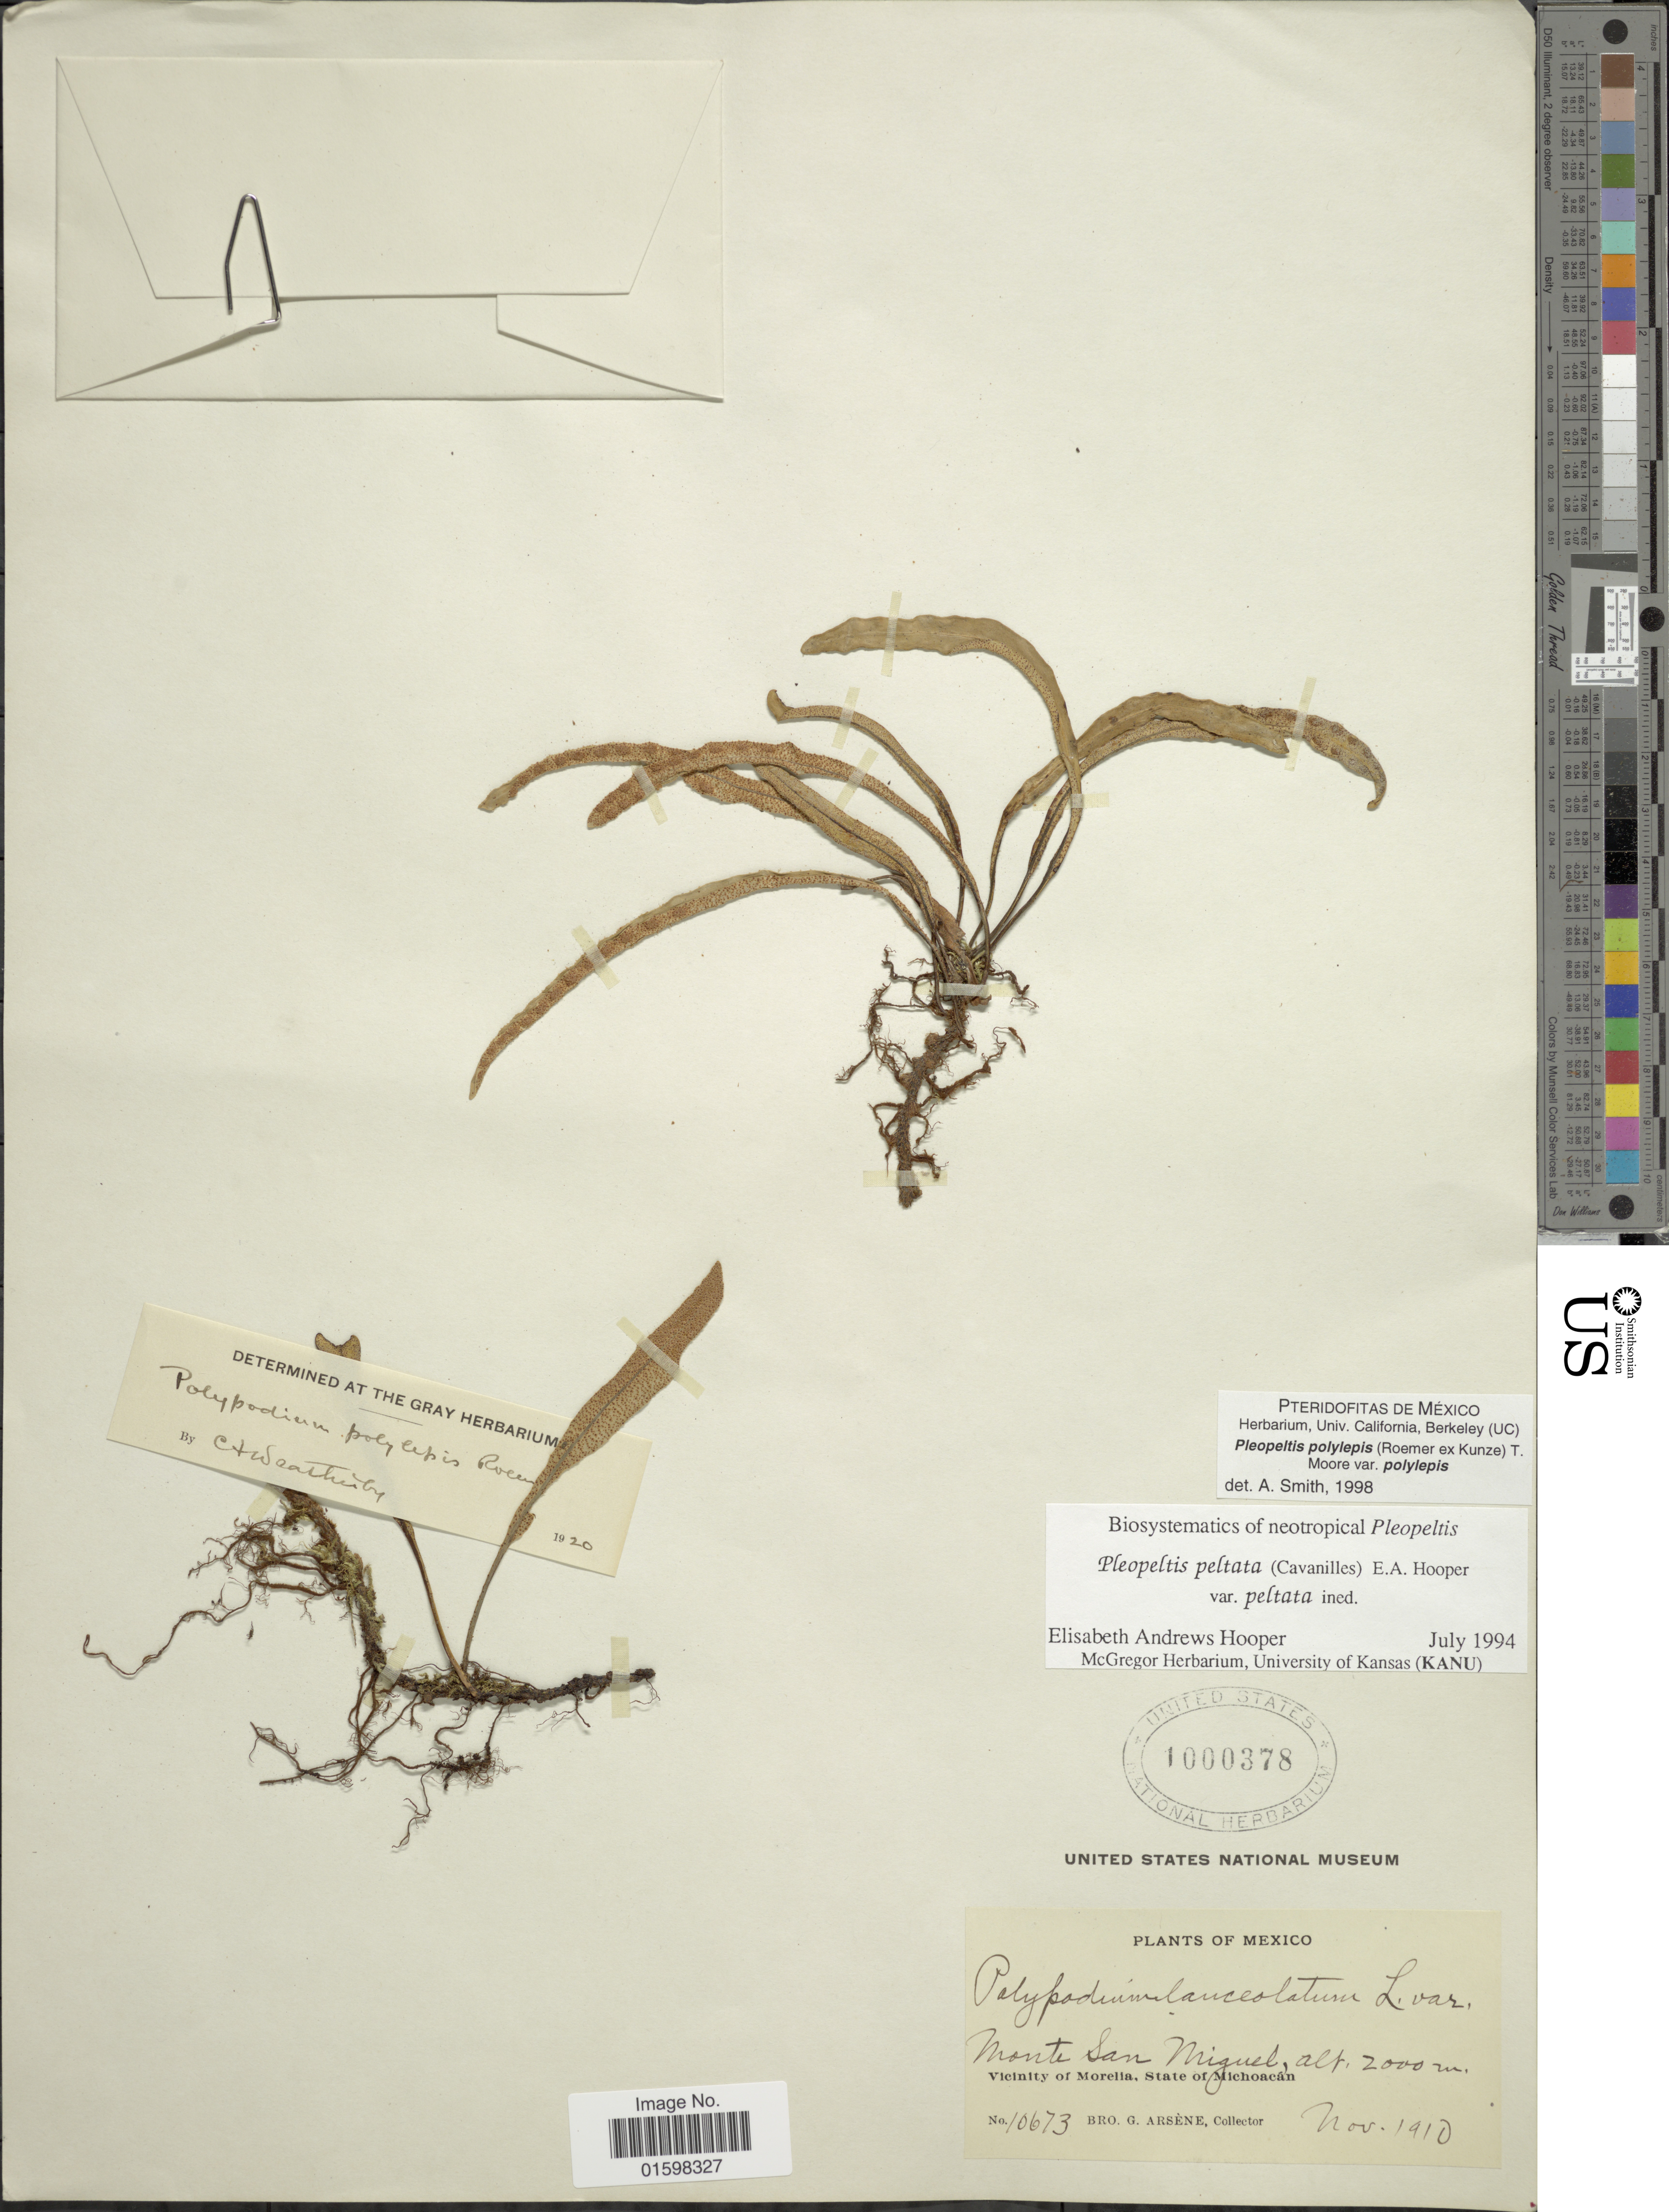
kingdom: Plantae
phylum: Tracheophyta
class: Polypodiopsida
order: Polypodiales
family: Polypodiaceae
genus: Pleopeltis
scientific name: Pleopeltis polylepis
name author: (Roem. ex Kunze) T. Moore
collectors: Bro. G. Arsène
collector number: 10673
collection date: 1910-11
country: Mexico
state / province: Michoacán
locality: Monte Dan Miguel. Vicinity of Morelia, State of Michoacan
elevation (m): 2000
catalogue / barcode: US 1000378